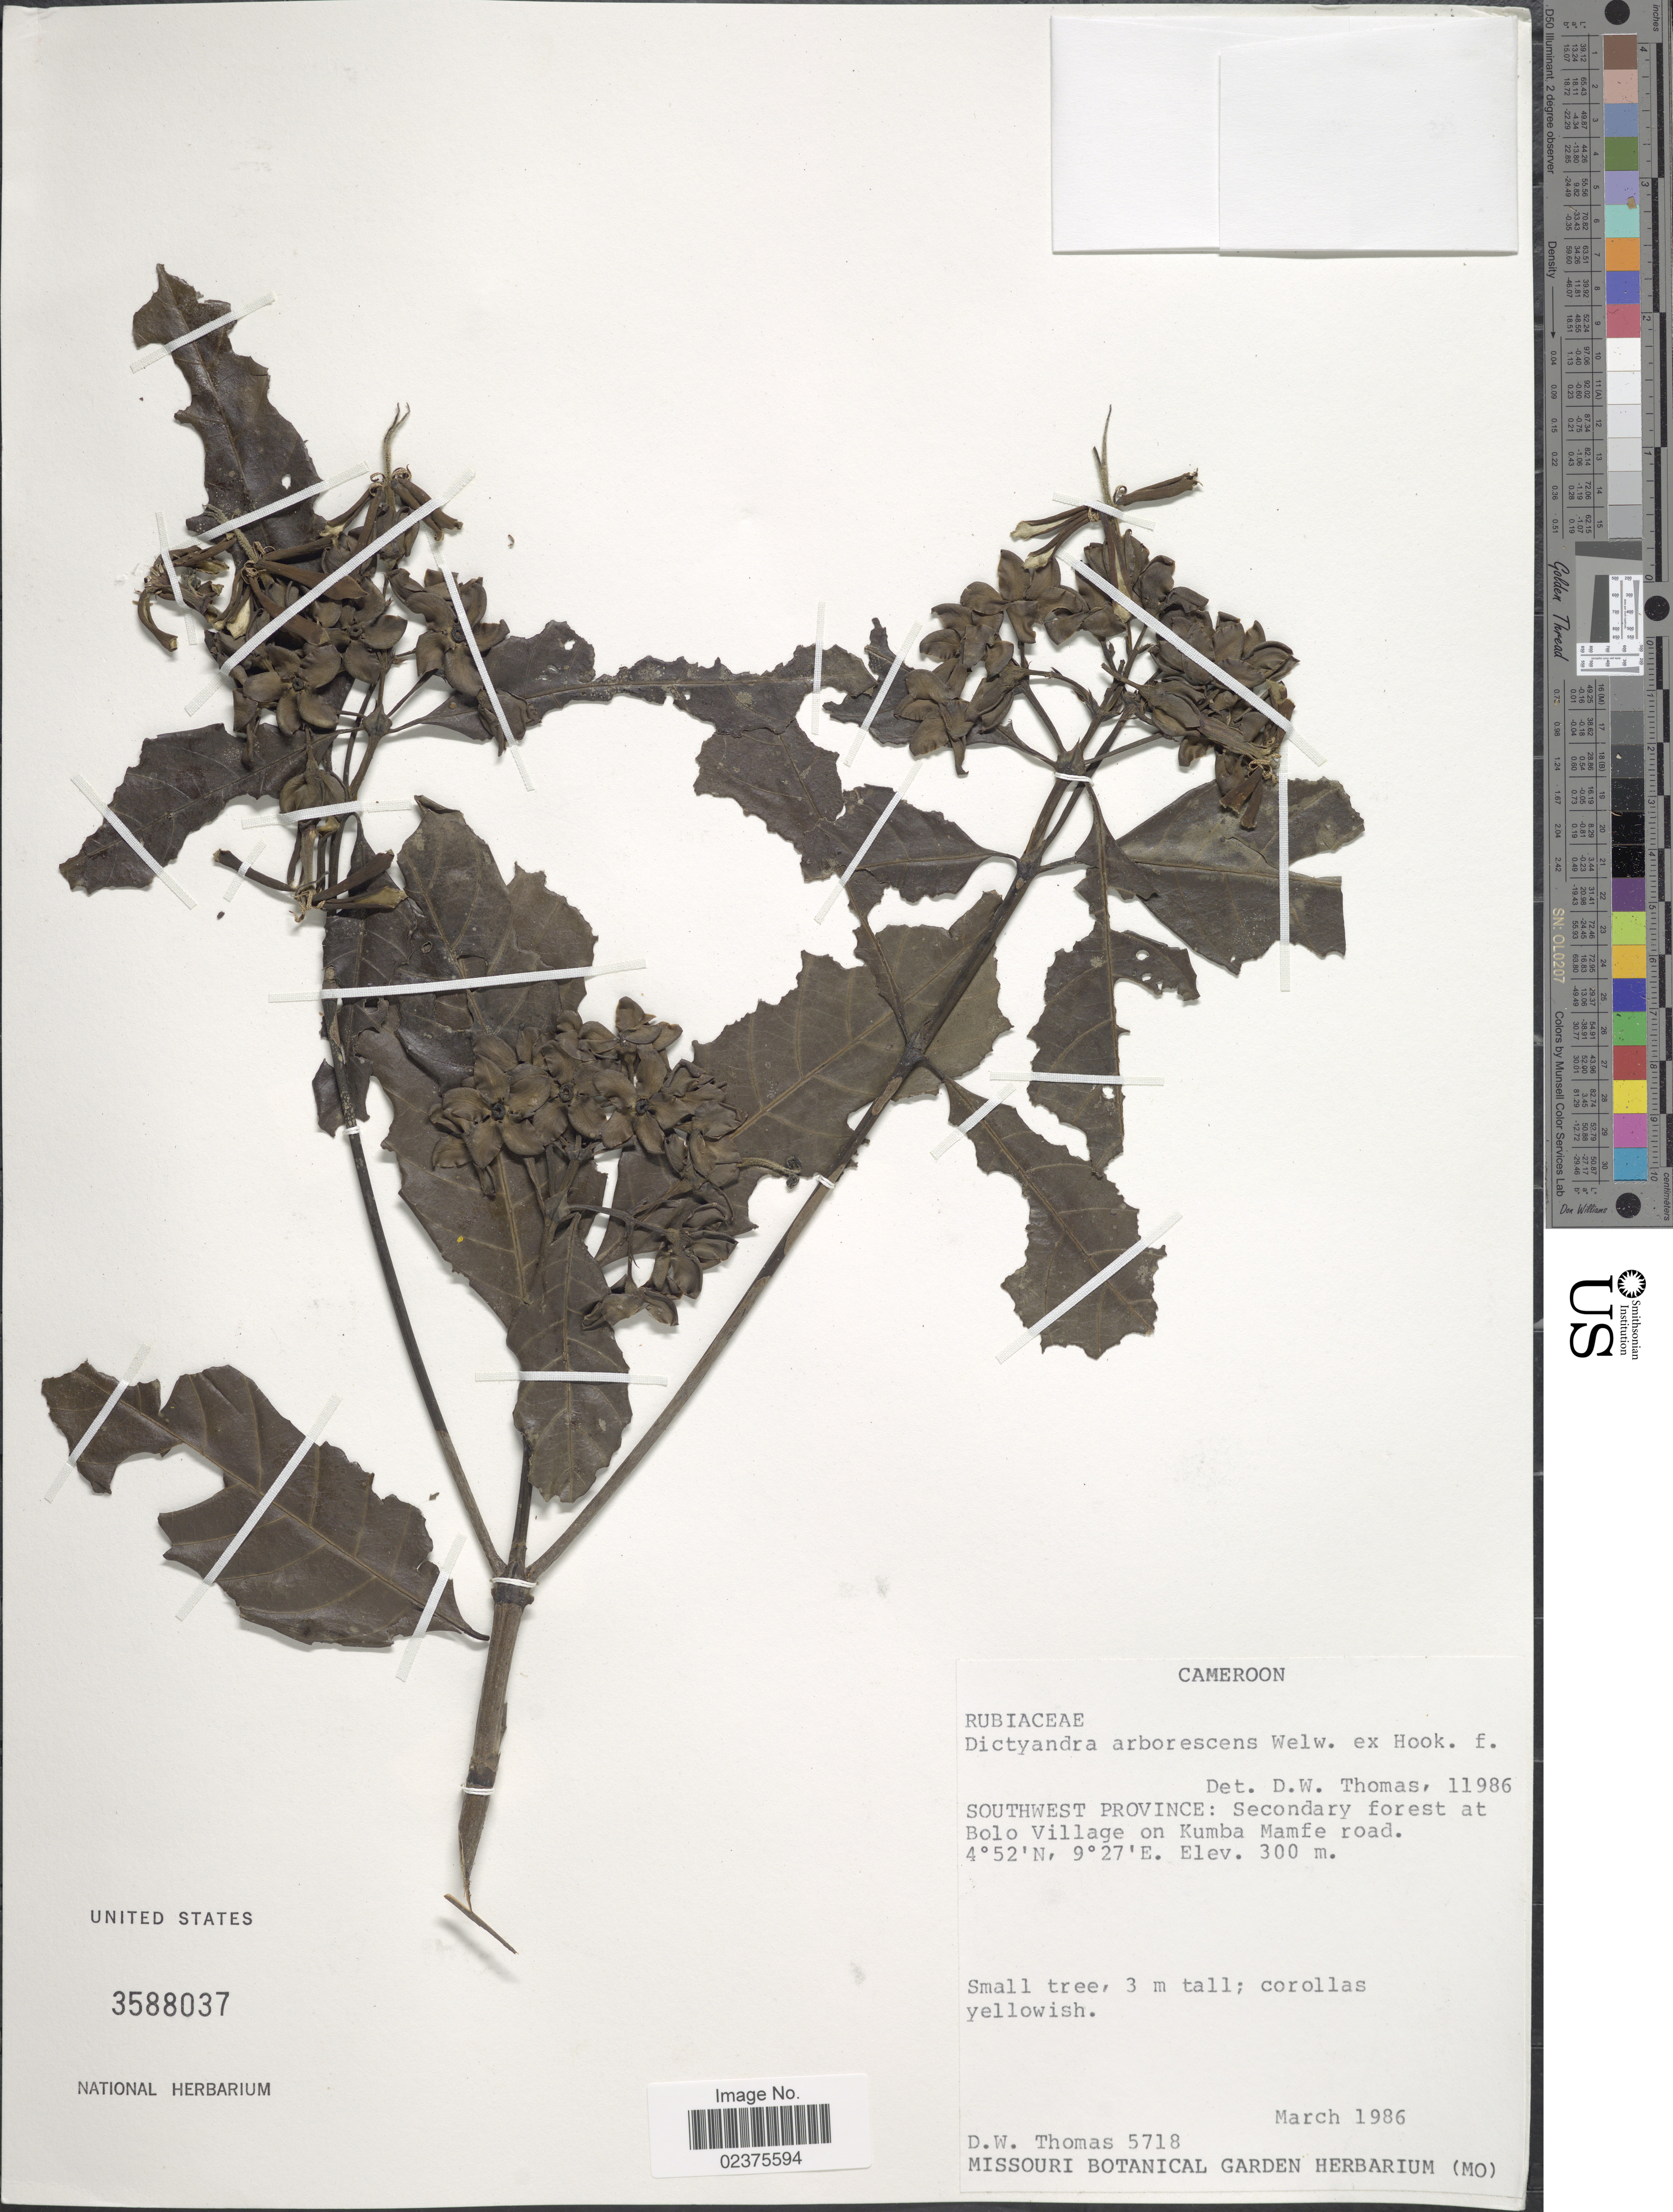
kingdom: Plantae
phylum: Tracheophyta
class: Magnoliopsida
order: Gentianales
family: Rubiaceae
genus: Dictyandra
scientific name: Dictyandra arborescens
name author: Welw. ex Hook. f.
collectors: D. W. Thomas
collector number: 5718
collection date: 1986-03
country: Cameroon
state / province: Sud-Ouest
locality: Southwest Province: Secondary forest at Bolo Village on Kumba Mamfe road.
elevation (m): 300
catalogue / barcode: US 3588037